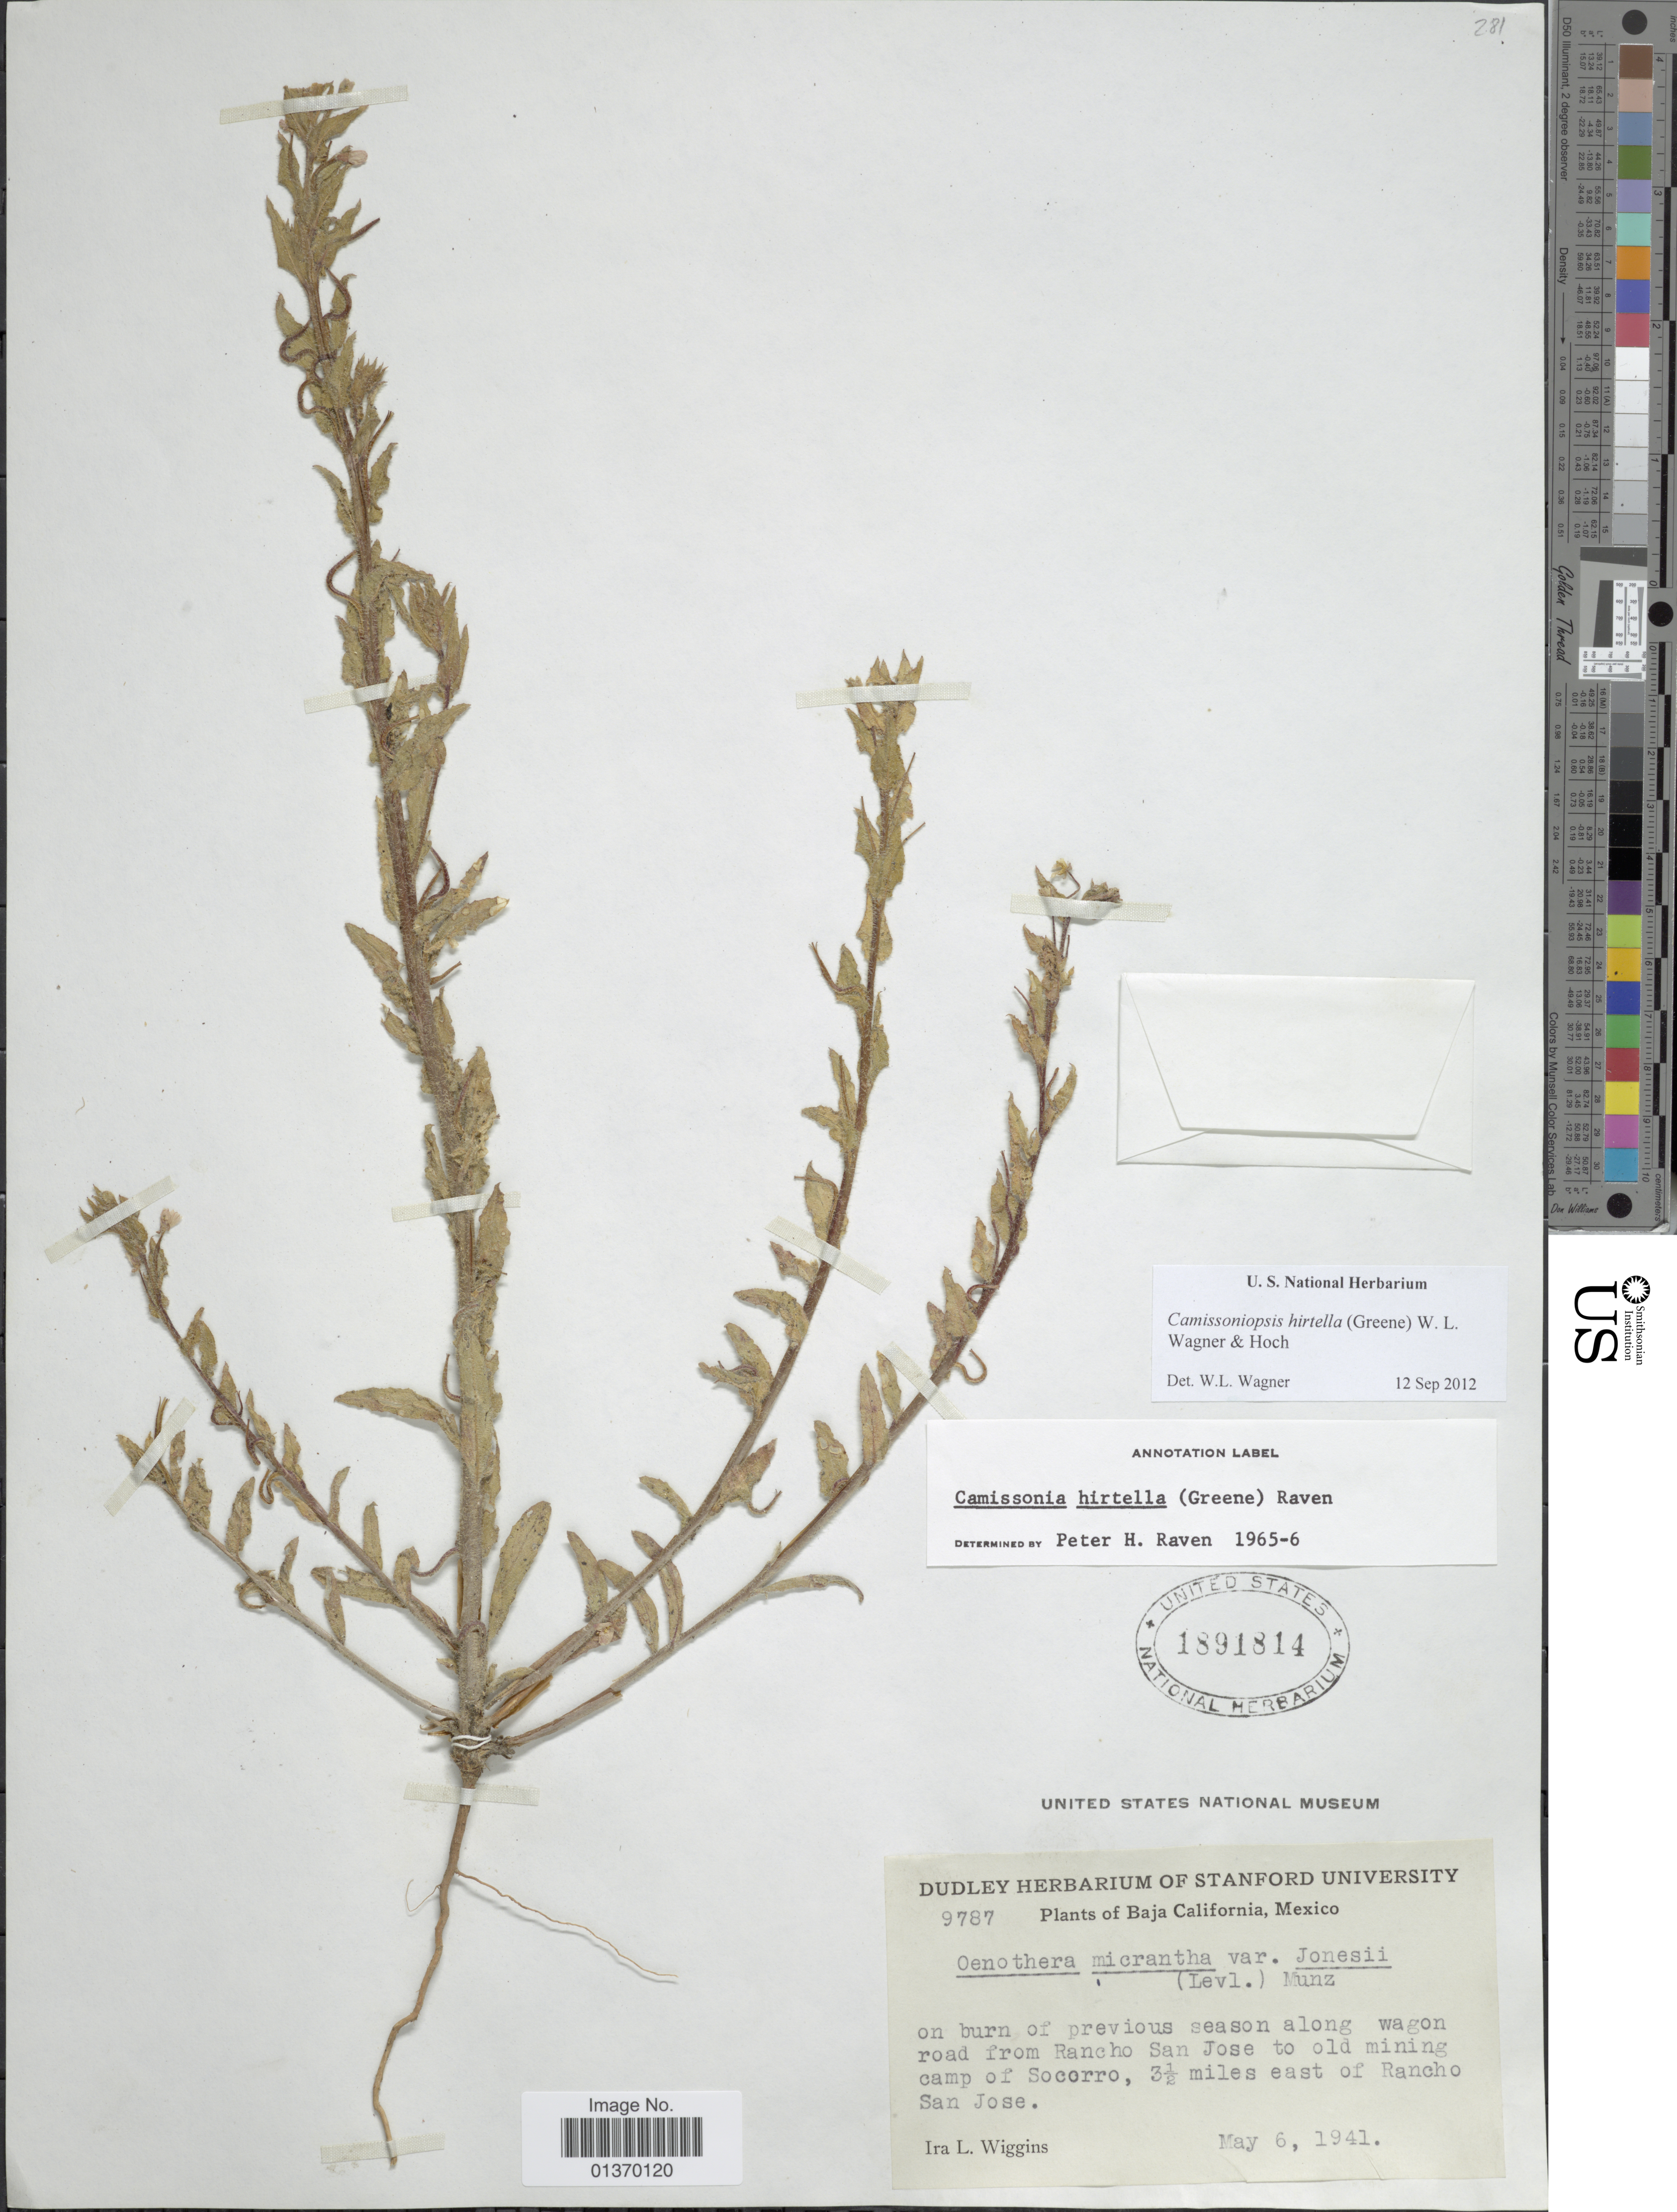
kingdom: Plantae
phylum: Tracheophyta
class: Magnoliopsida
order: Myrtales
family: Onagraceae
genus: Camissoniopsis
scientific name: Camissoniopsis hirtella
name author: (Greene) W.L. Wagner & Hoch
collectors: I. L. Wiggins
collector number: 9787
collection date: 1941-05-06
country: Mexico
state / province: Baja California Norte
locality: Along wagon road from Rancho San Jose to old mining camp of Socorro, 3½ miles east of Rancho San Jose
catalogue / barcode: US 1891814